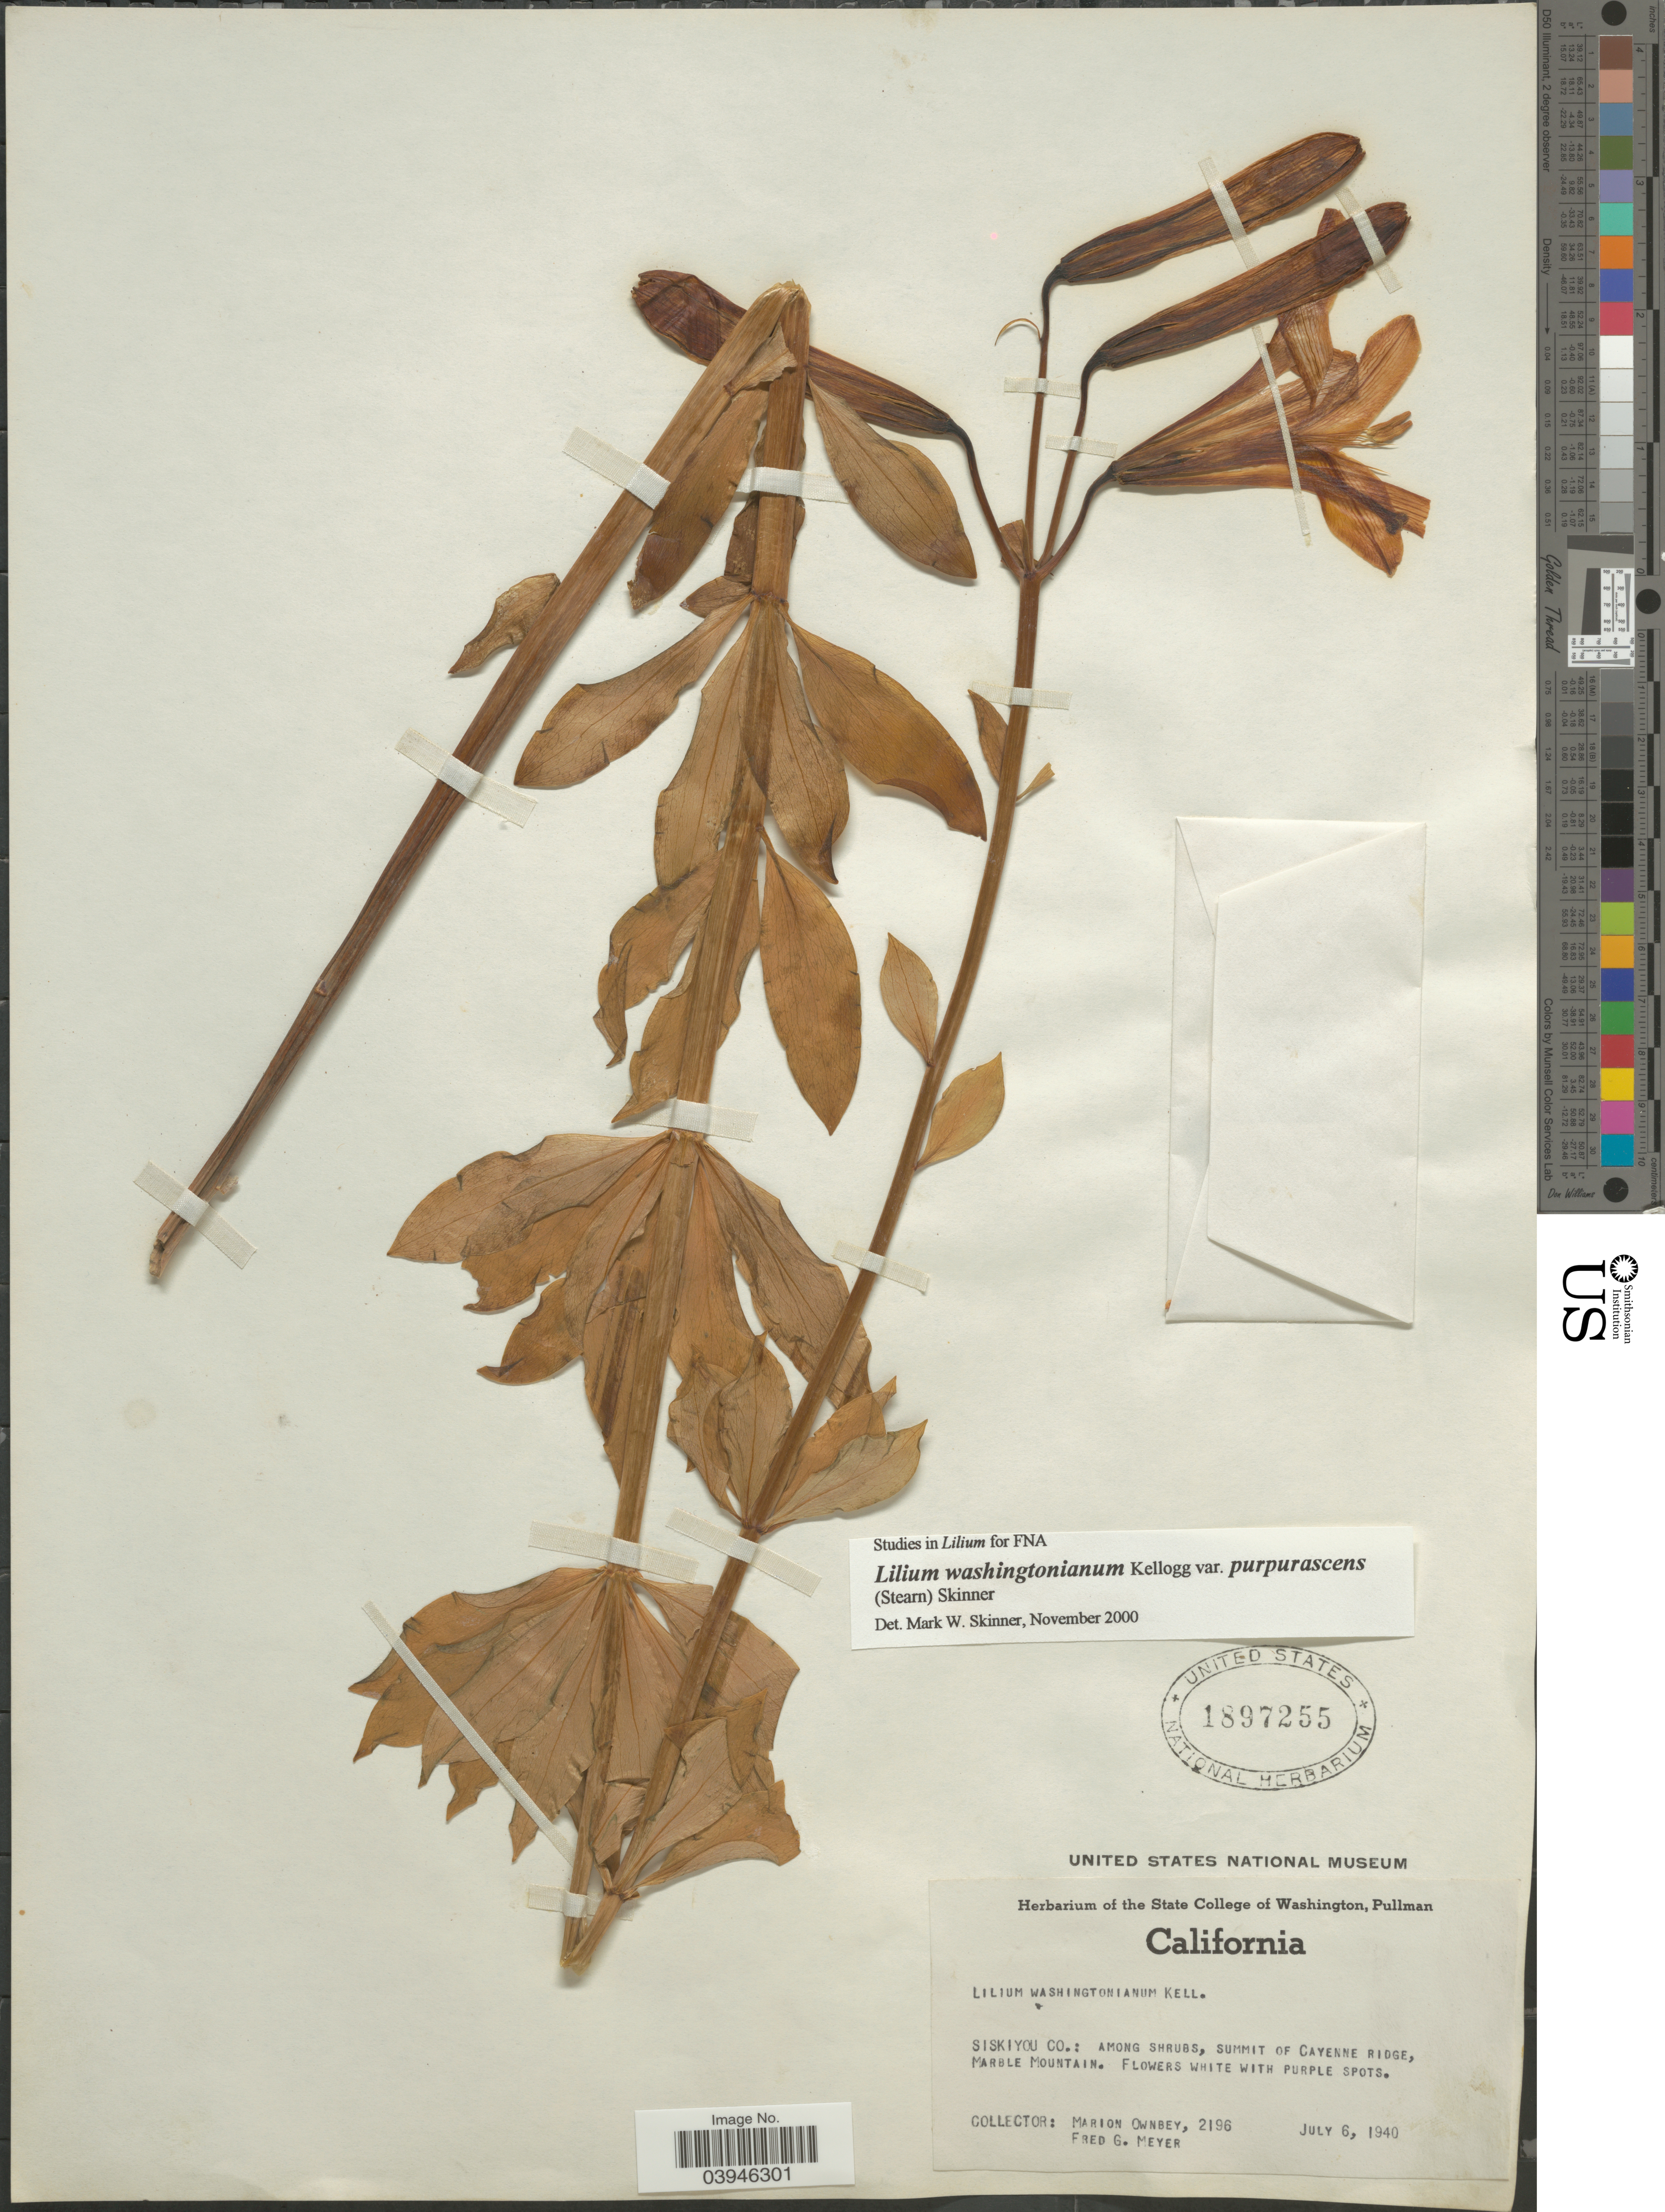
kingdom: Plantae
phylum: Tracheophyta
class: Liliopsida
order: Liliales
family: Liliaceae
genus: Lilium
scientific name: Lilium washingtonianum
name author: Kellogg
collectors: M. Ownbey & F. G. Meyer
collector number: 2196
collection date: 1940-07-06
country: United States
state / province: California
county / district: Siskiyou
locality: Siskiyou Co.: Summit of Cayenne Ridge, Marble Mountain.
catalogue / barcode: US 1897255